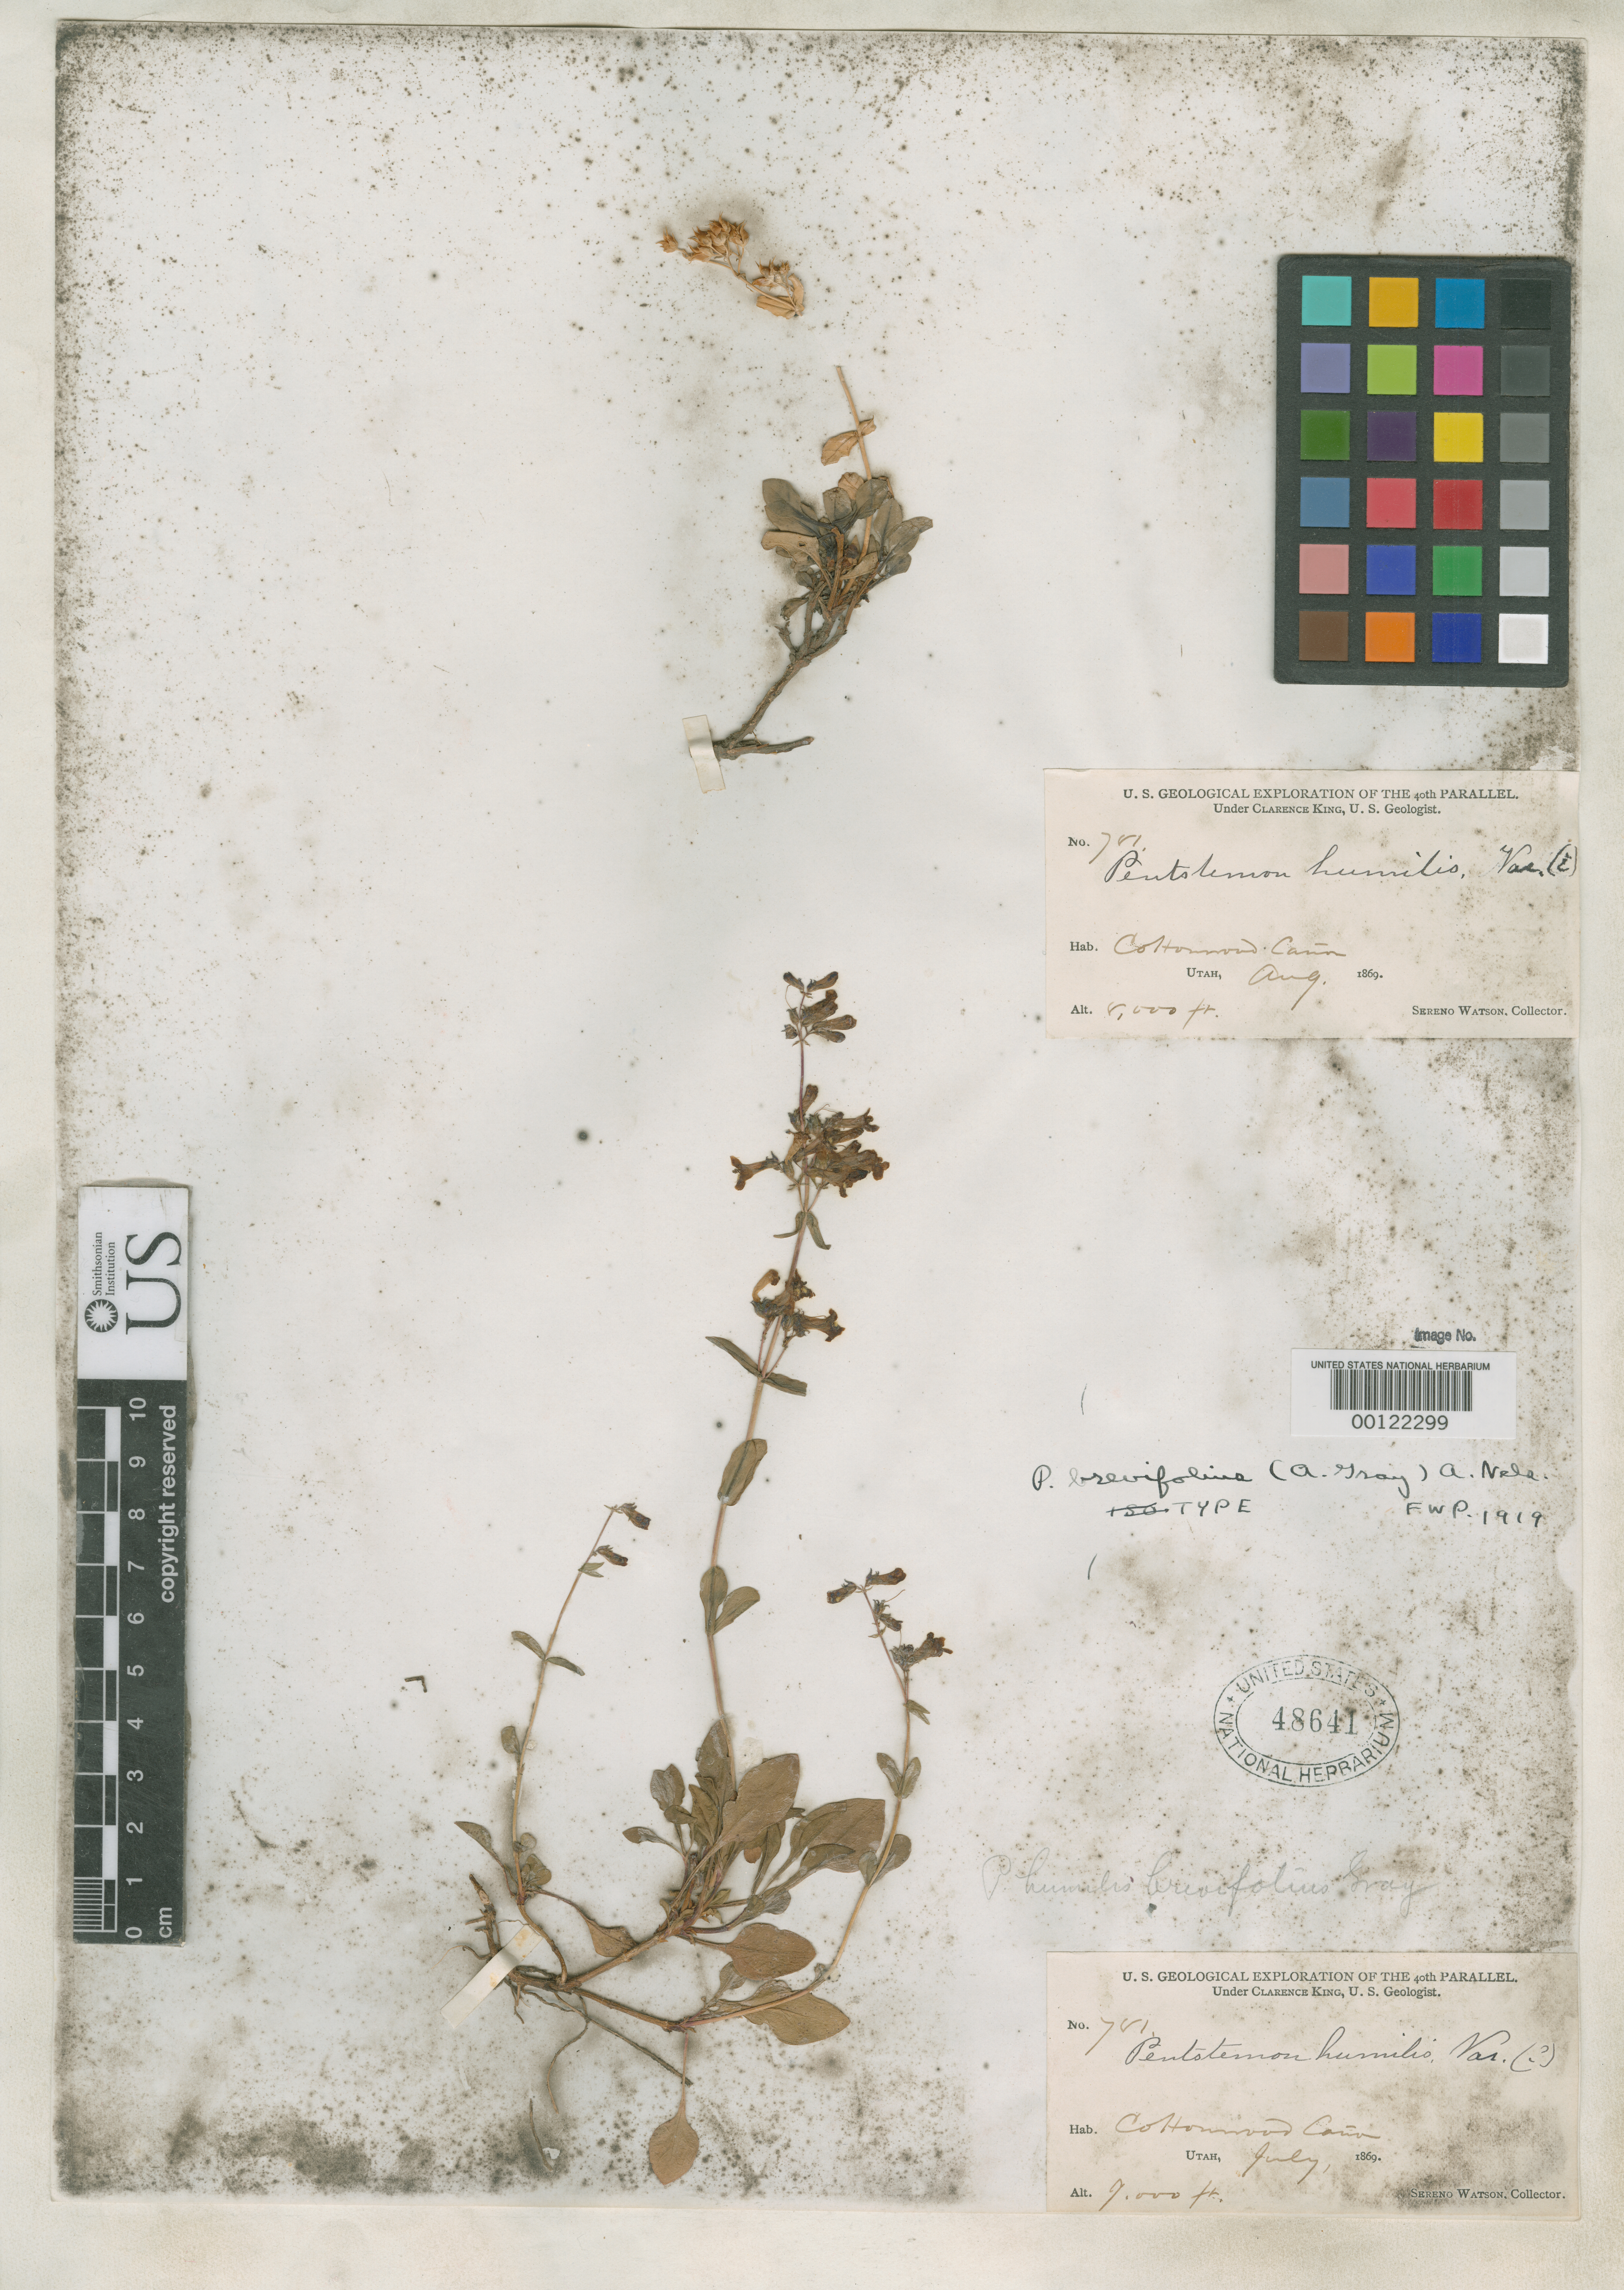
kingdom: Plantae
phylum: Tracheophyta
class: Magnoliopsida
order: Lamiales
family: Plantaginaceae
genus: Penstemon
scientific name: Penstemon humilis var. brevifolius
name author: A. Gray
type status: Isotype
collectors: S. Watson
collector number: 781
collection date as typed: Jul 1869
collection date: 1869-07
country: United States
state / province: Utah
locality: Wasatch Mountains; alt. 9000-10000 ft.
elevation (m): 2743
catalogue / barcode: US 48641